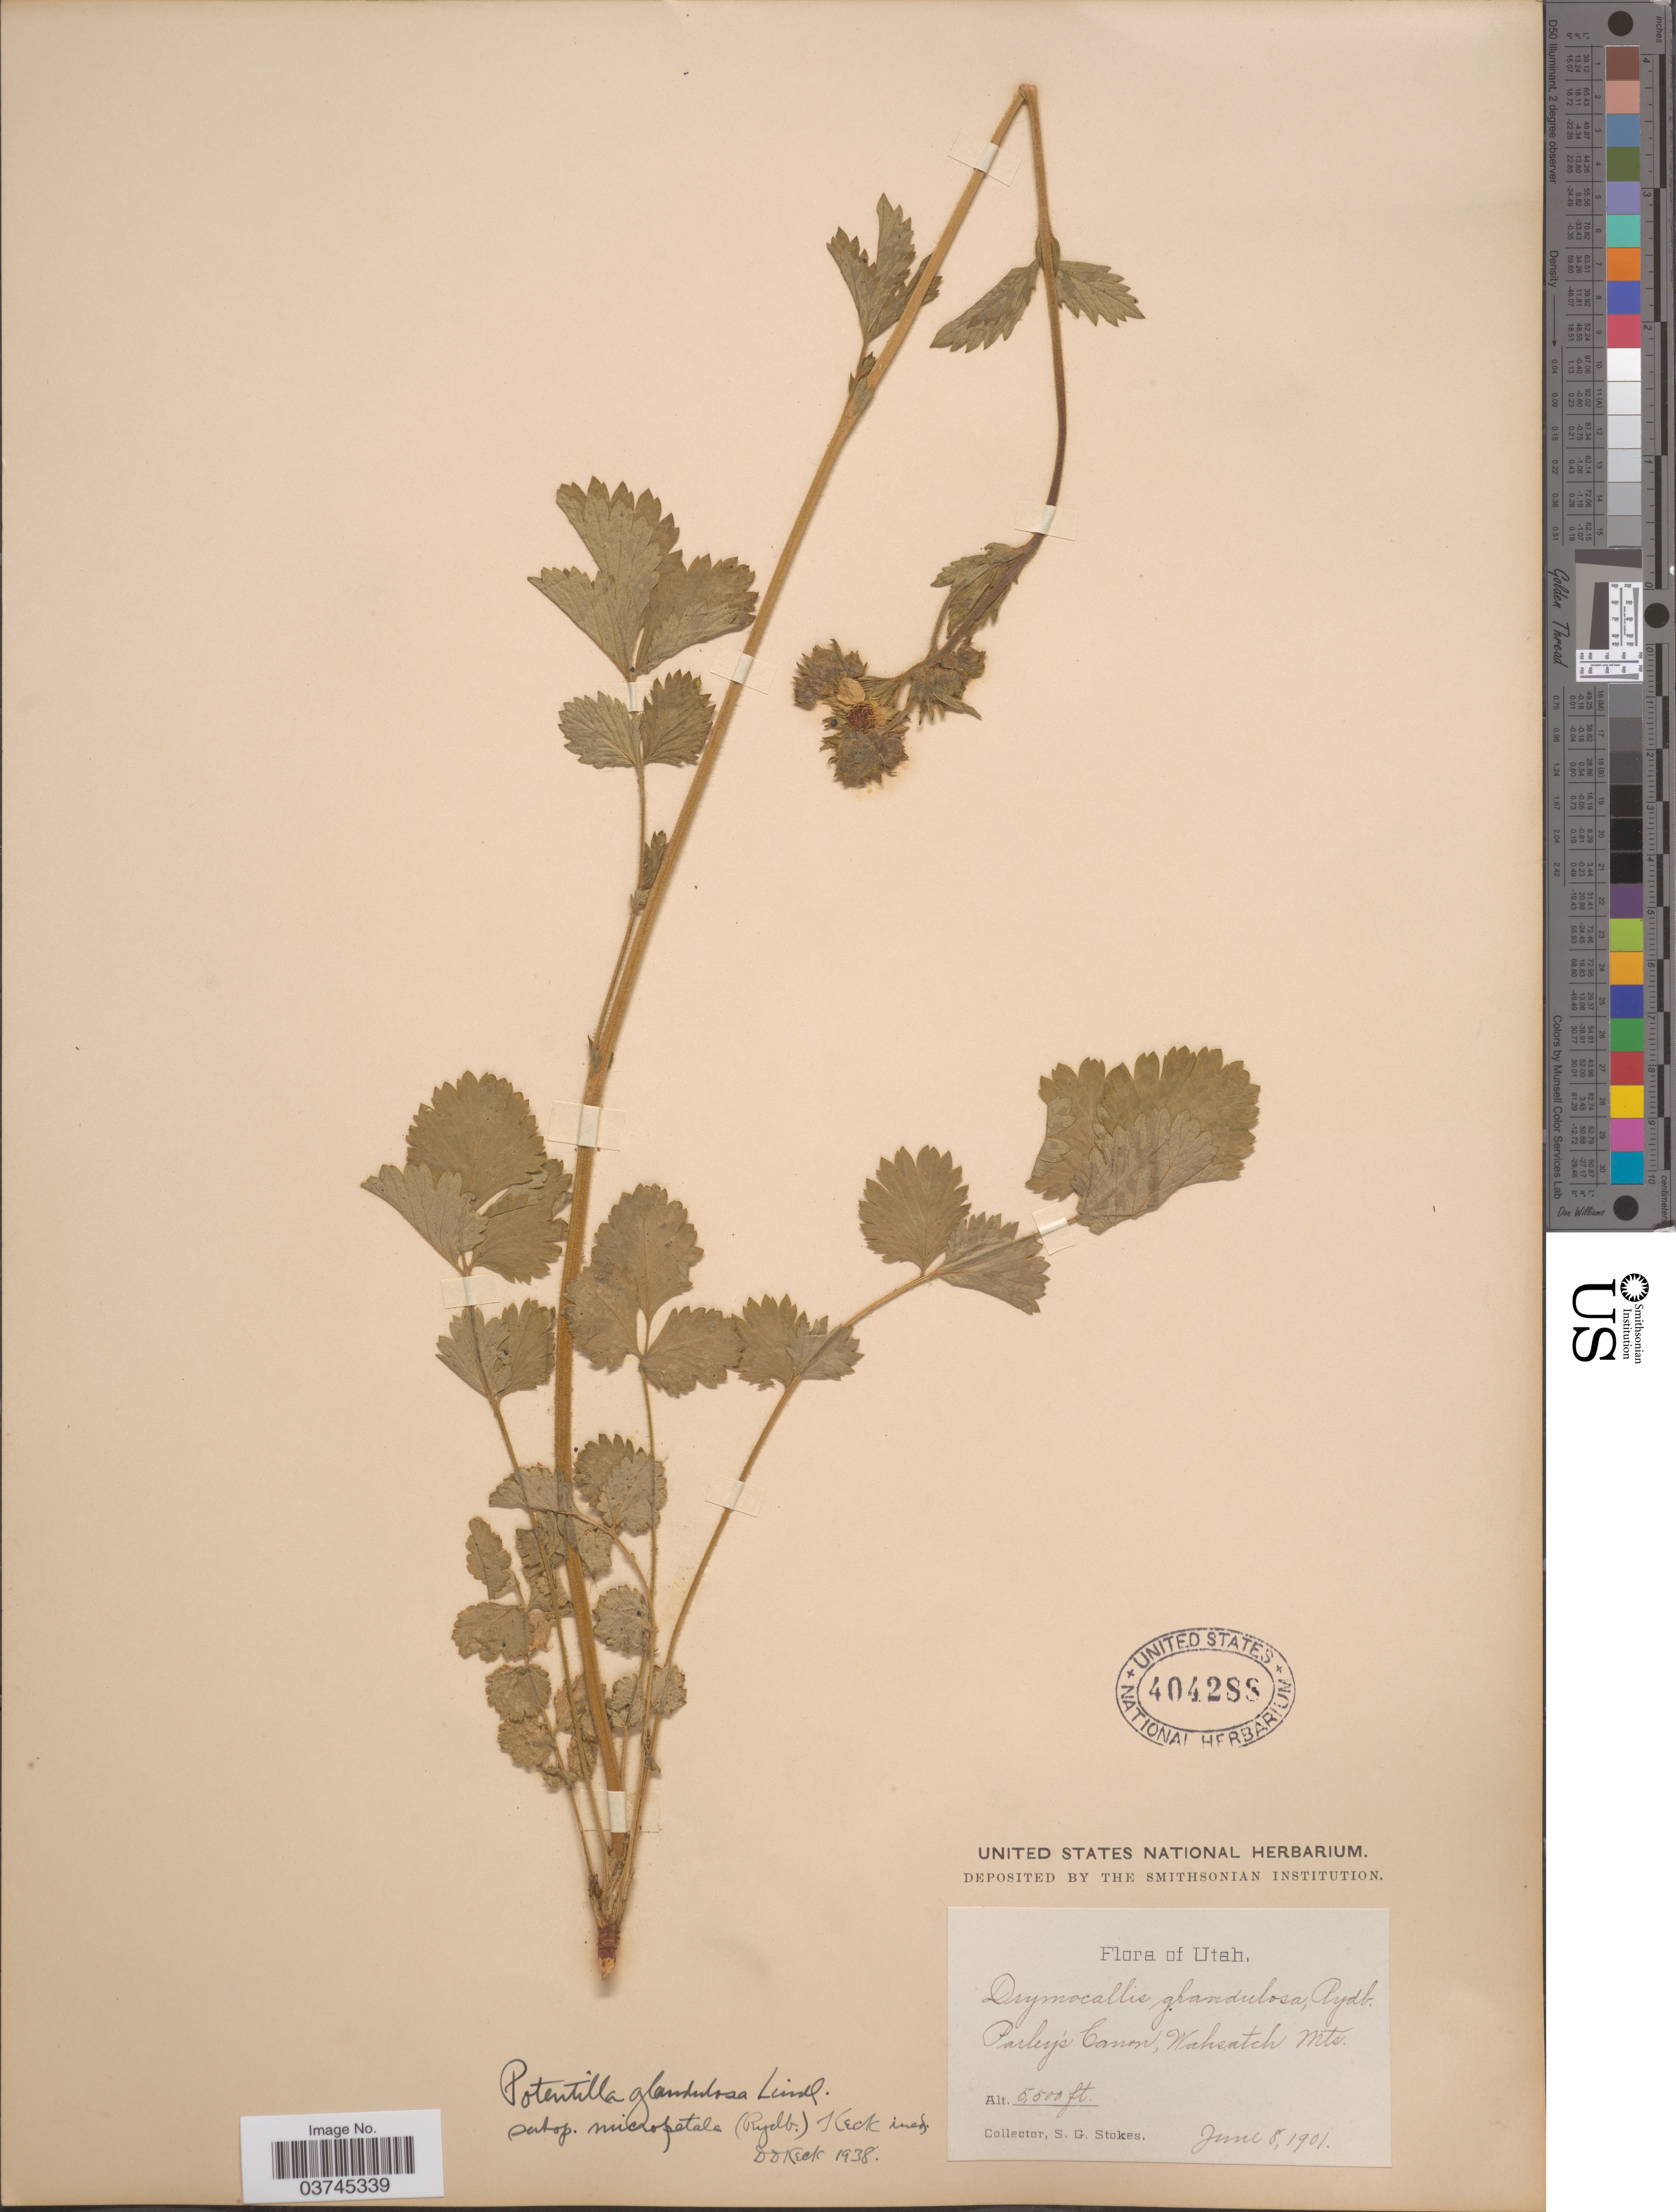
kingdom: Plantae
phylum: Tracheophyta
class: Magnoliopsida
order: Rosales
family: Rosaceae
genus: Drymocallis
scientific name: Drymocallis micropetala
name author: Rydb.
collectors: S. G. Stokes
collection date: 1901-06-08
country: United States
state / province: Utah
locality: Parley's Canon, Wahsatch Mts.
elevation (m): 1676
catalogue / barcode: US 404288